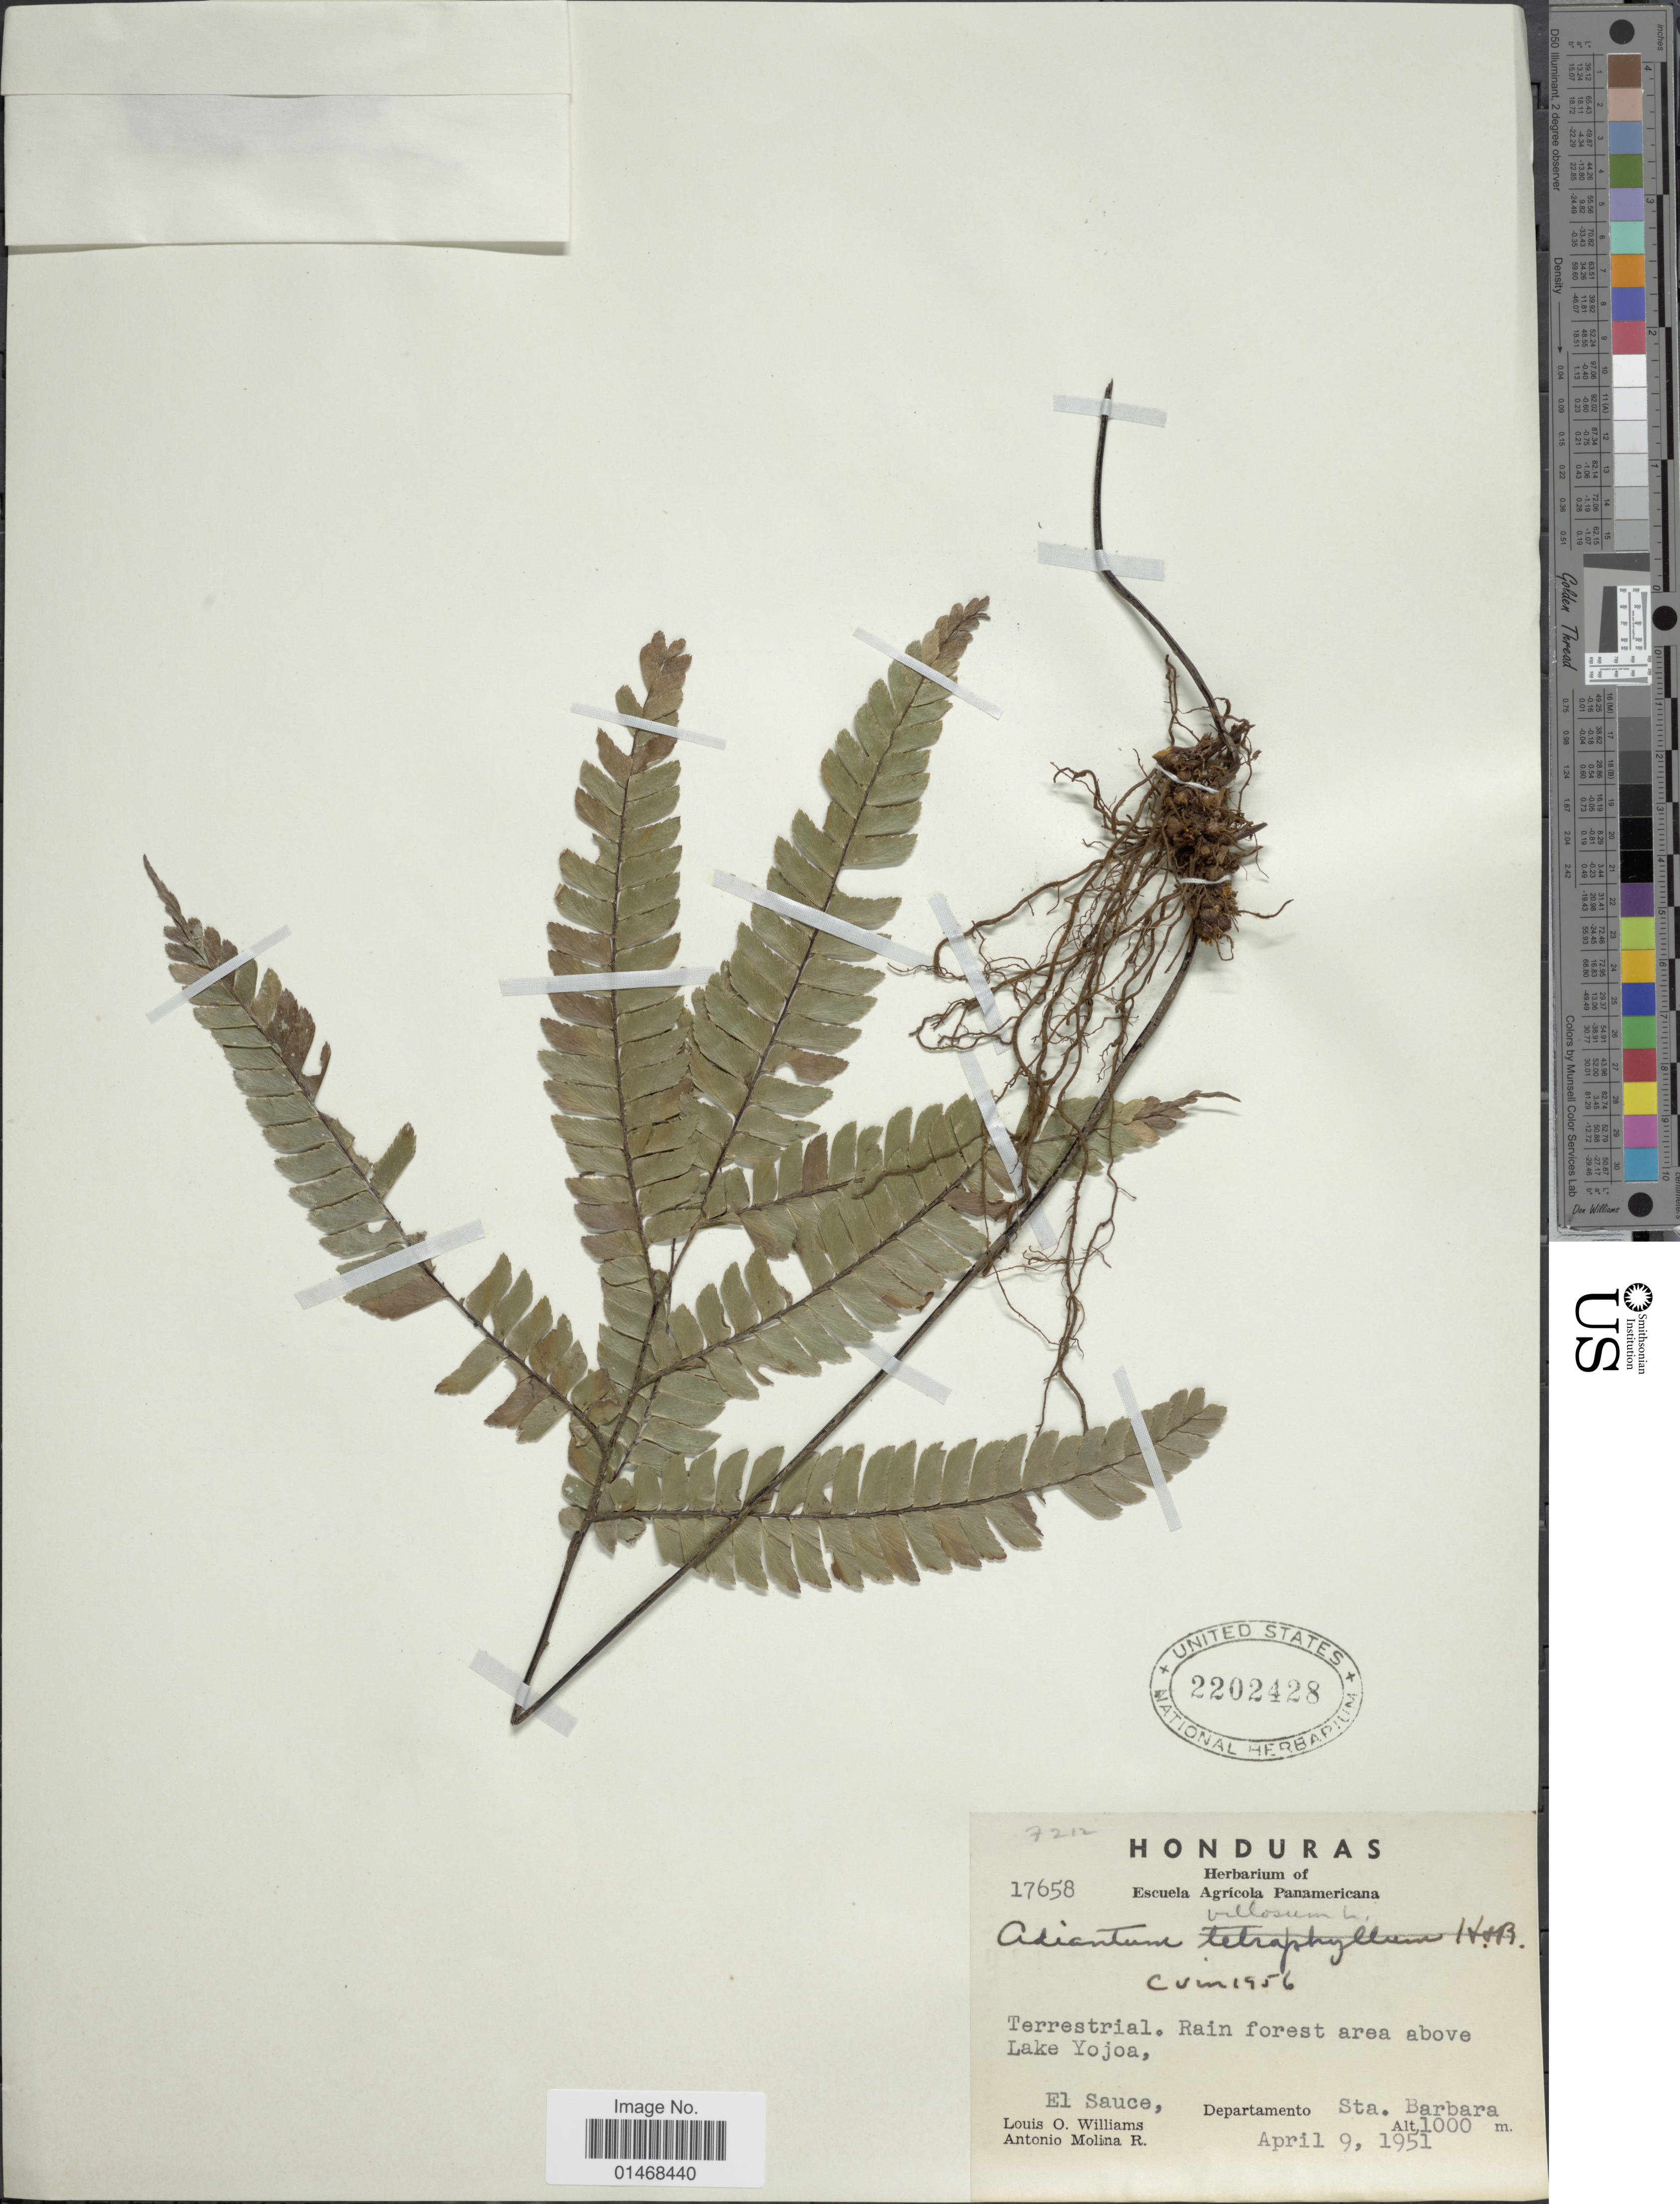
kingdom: Plantae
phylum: Tracheophyta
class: Polypodiopsida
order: Polypodiales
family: Pteridaceae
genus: Adiantum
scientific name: Adiantum villosum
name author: L.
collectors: L. O. Williams & A. Molina R.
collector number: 17658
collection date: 1951-04-09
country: Honduras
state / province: Santa Bárbara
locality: Rain forest area above Lake Yojoa, El Sauce, Departamento Sta Barbara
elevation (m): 1000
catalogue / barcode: US 2202428